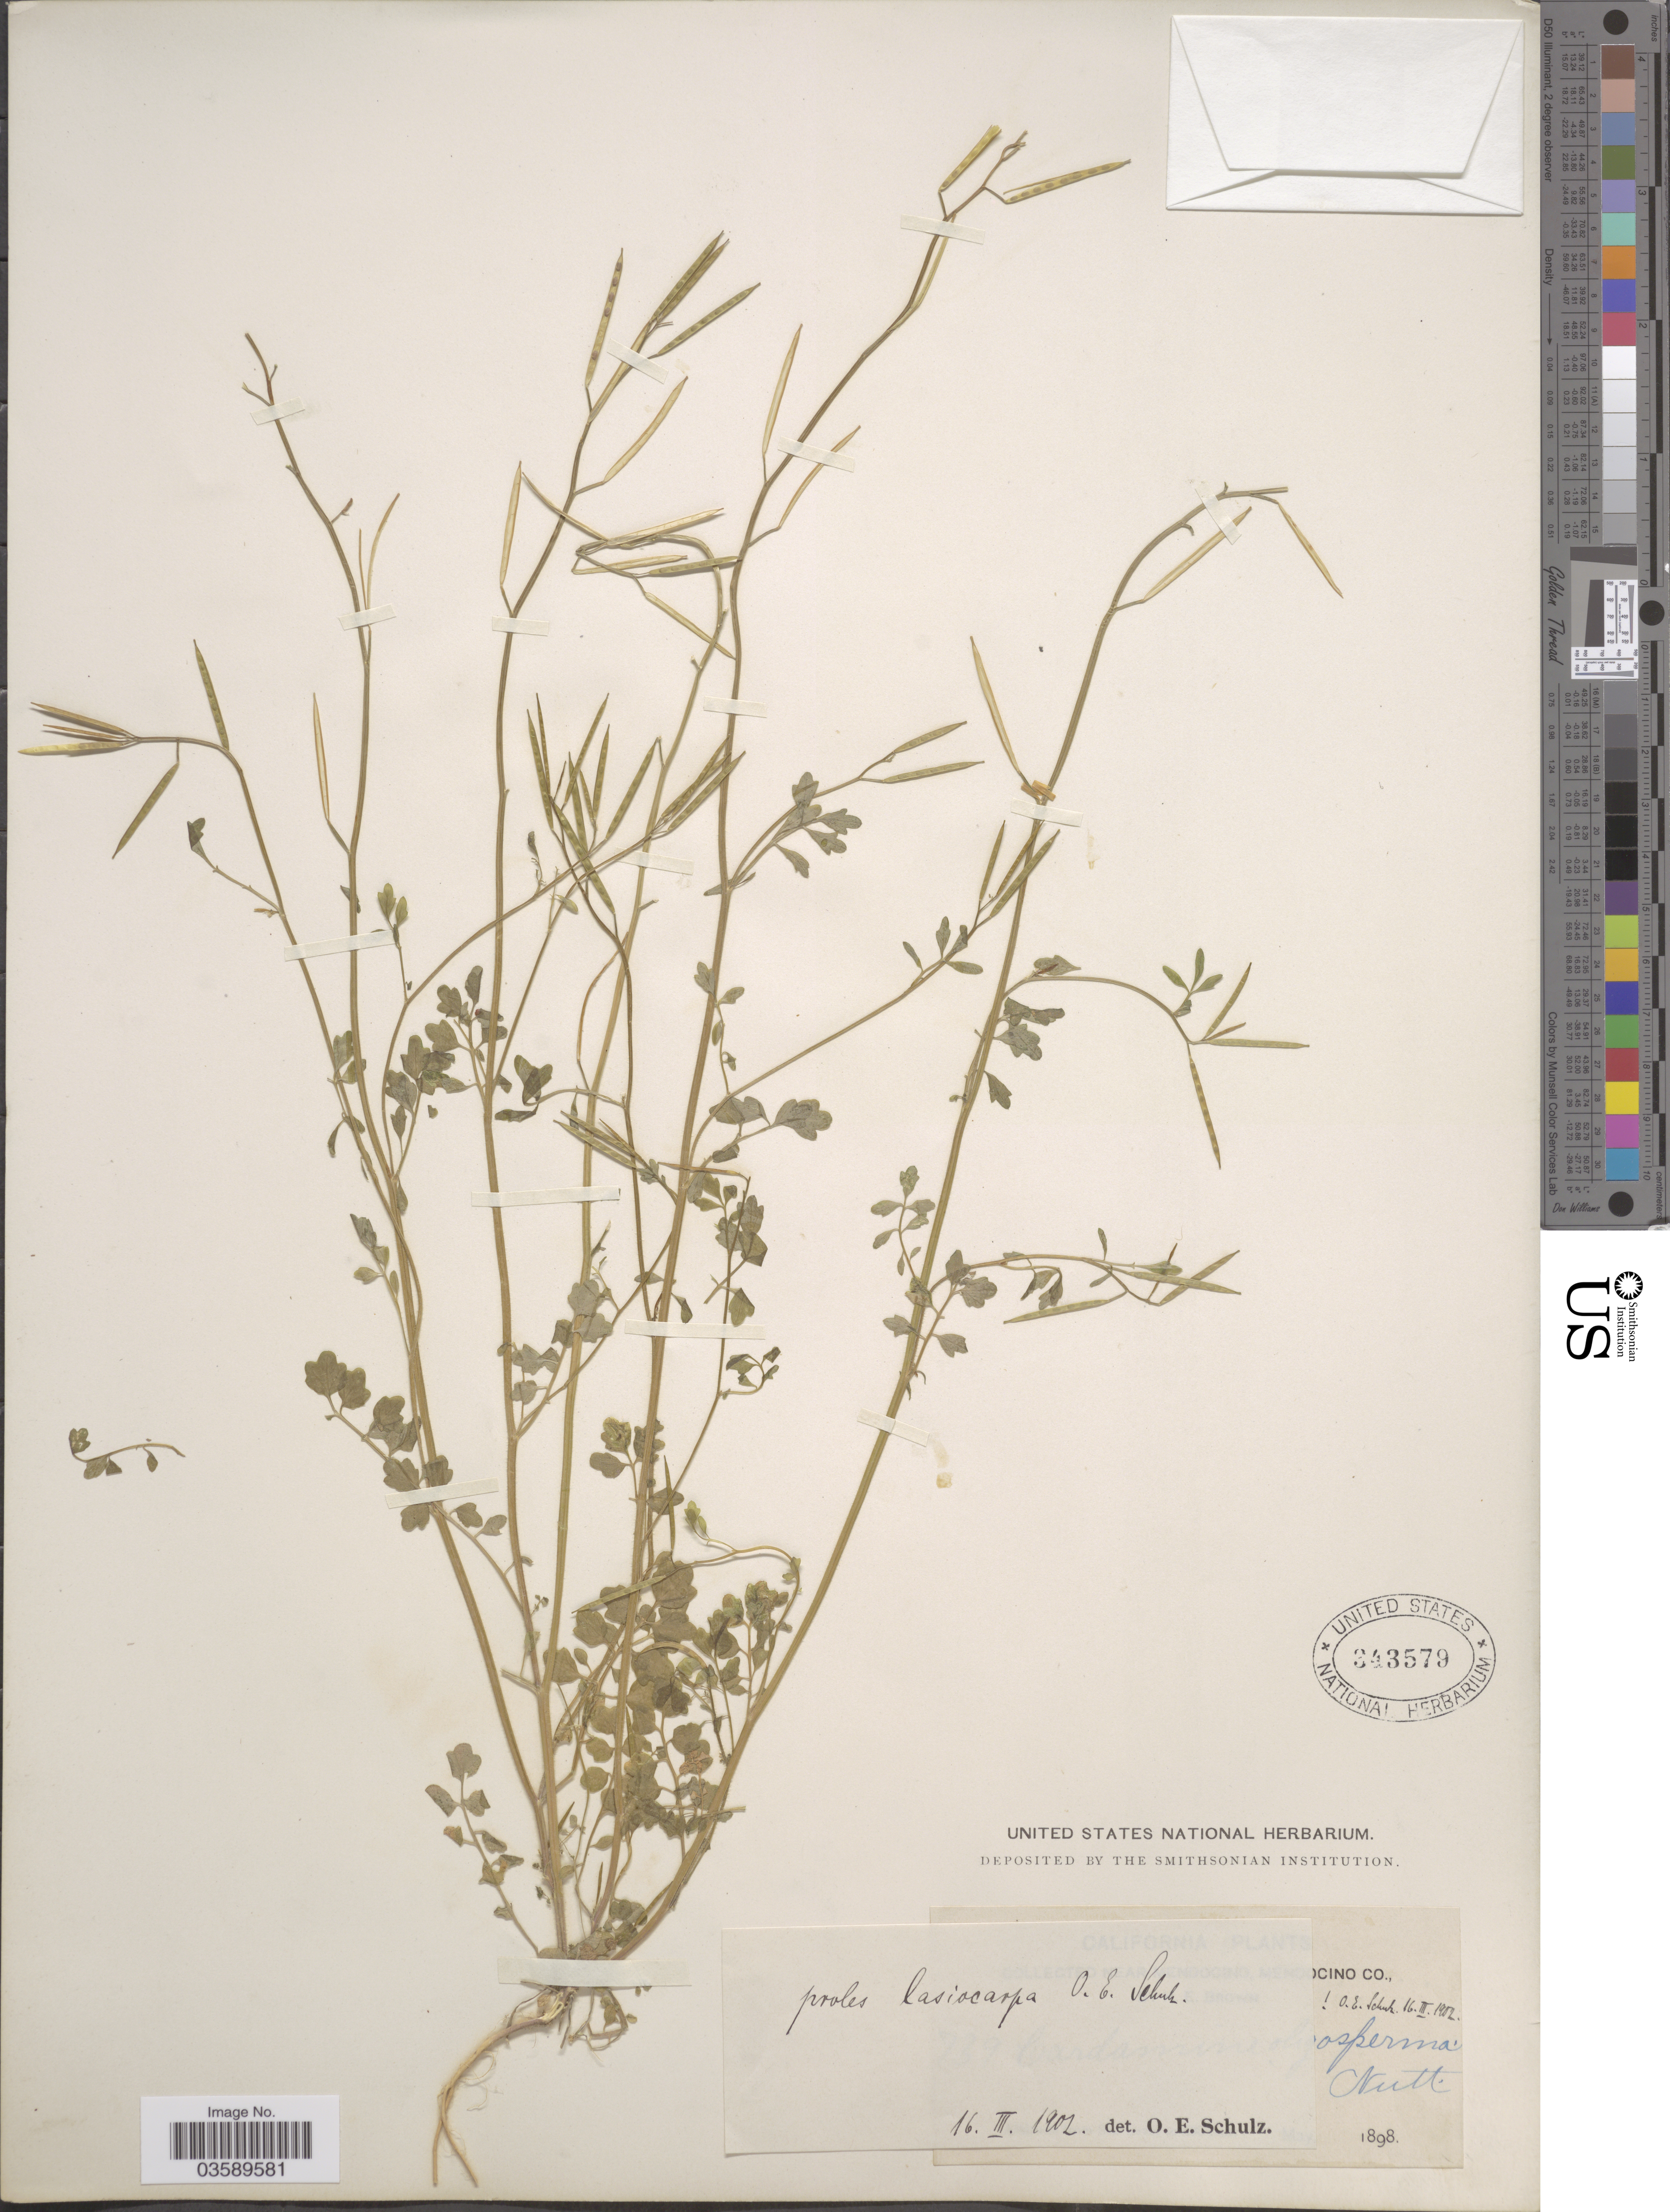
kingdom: Plantae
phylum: Tracheophyta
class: Magnoliopsida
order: Brassicales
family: Brassicaceae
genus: Cardamine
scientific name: Cardamine oligosperma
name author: Nutt.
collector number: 739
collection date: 1898-05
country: United States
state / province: California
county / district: Mendocino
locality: Mendocino Co. Near Mendocino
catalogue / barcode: US 343579